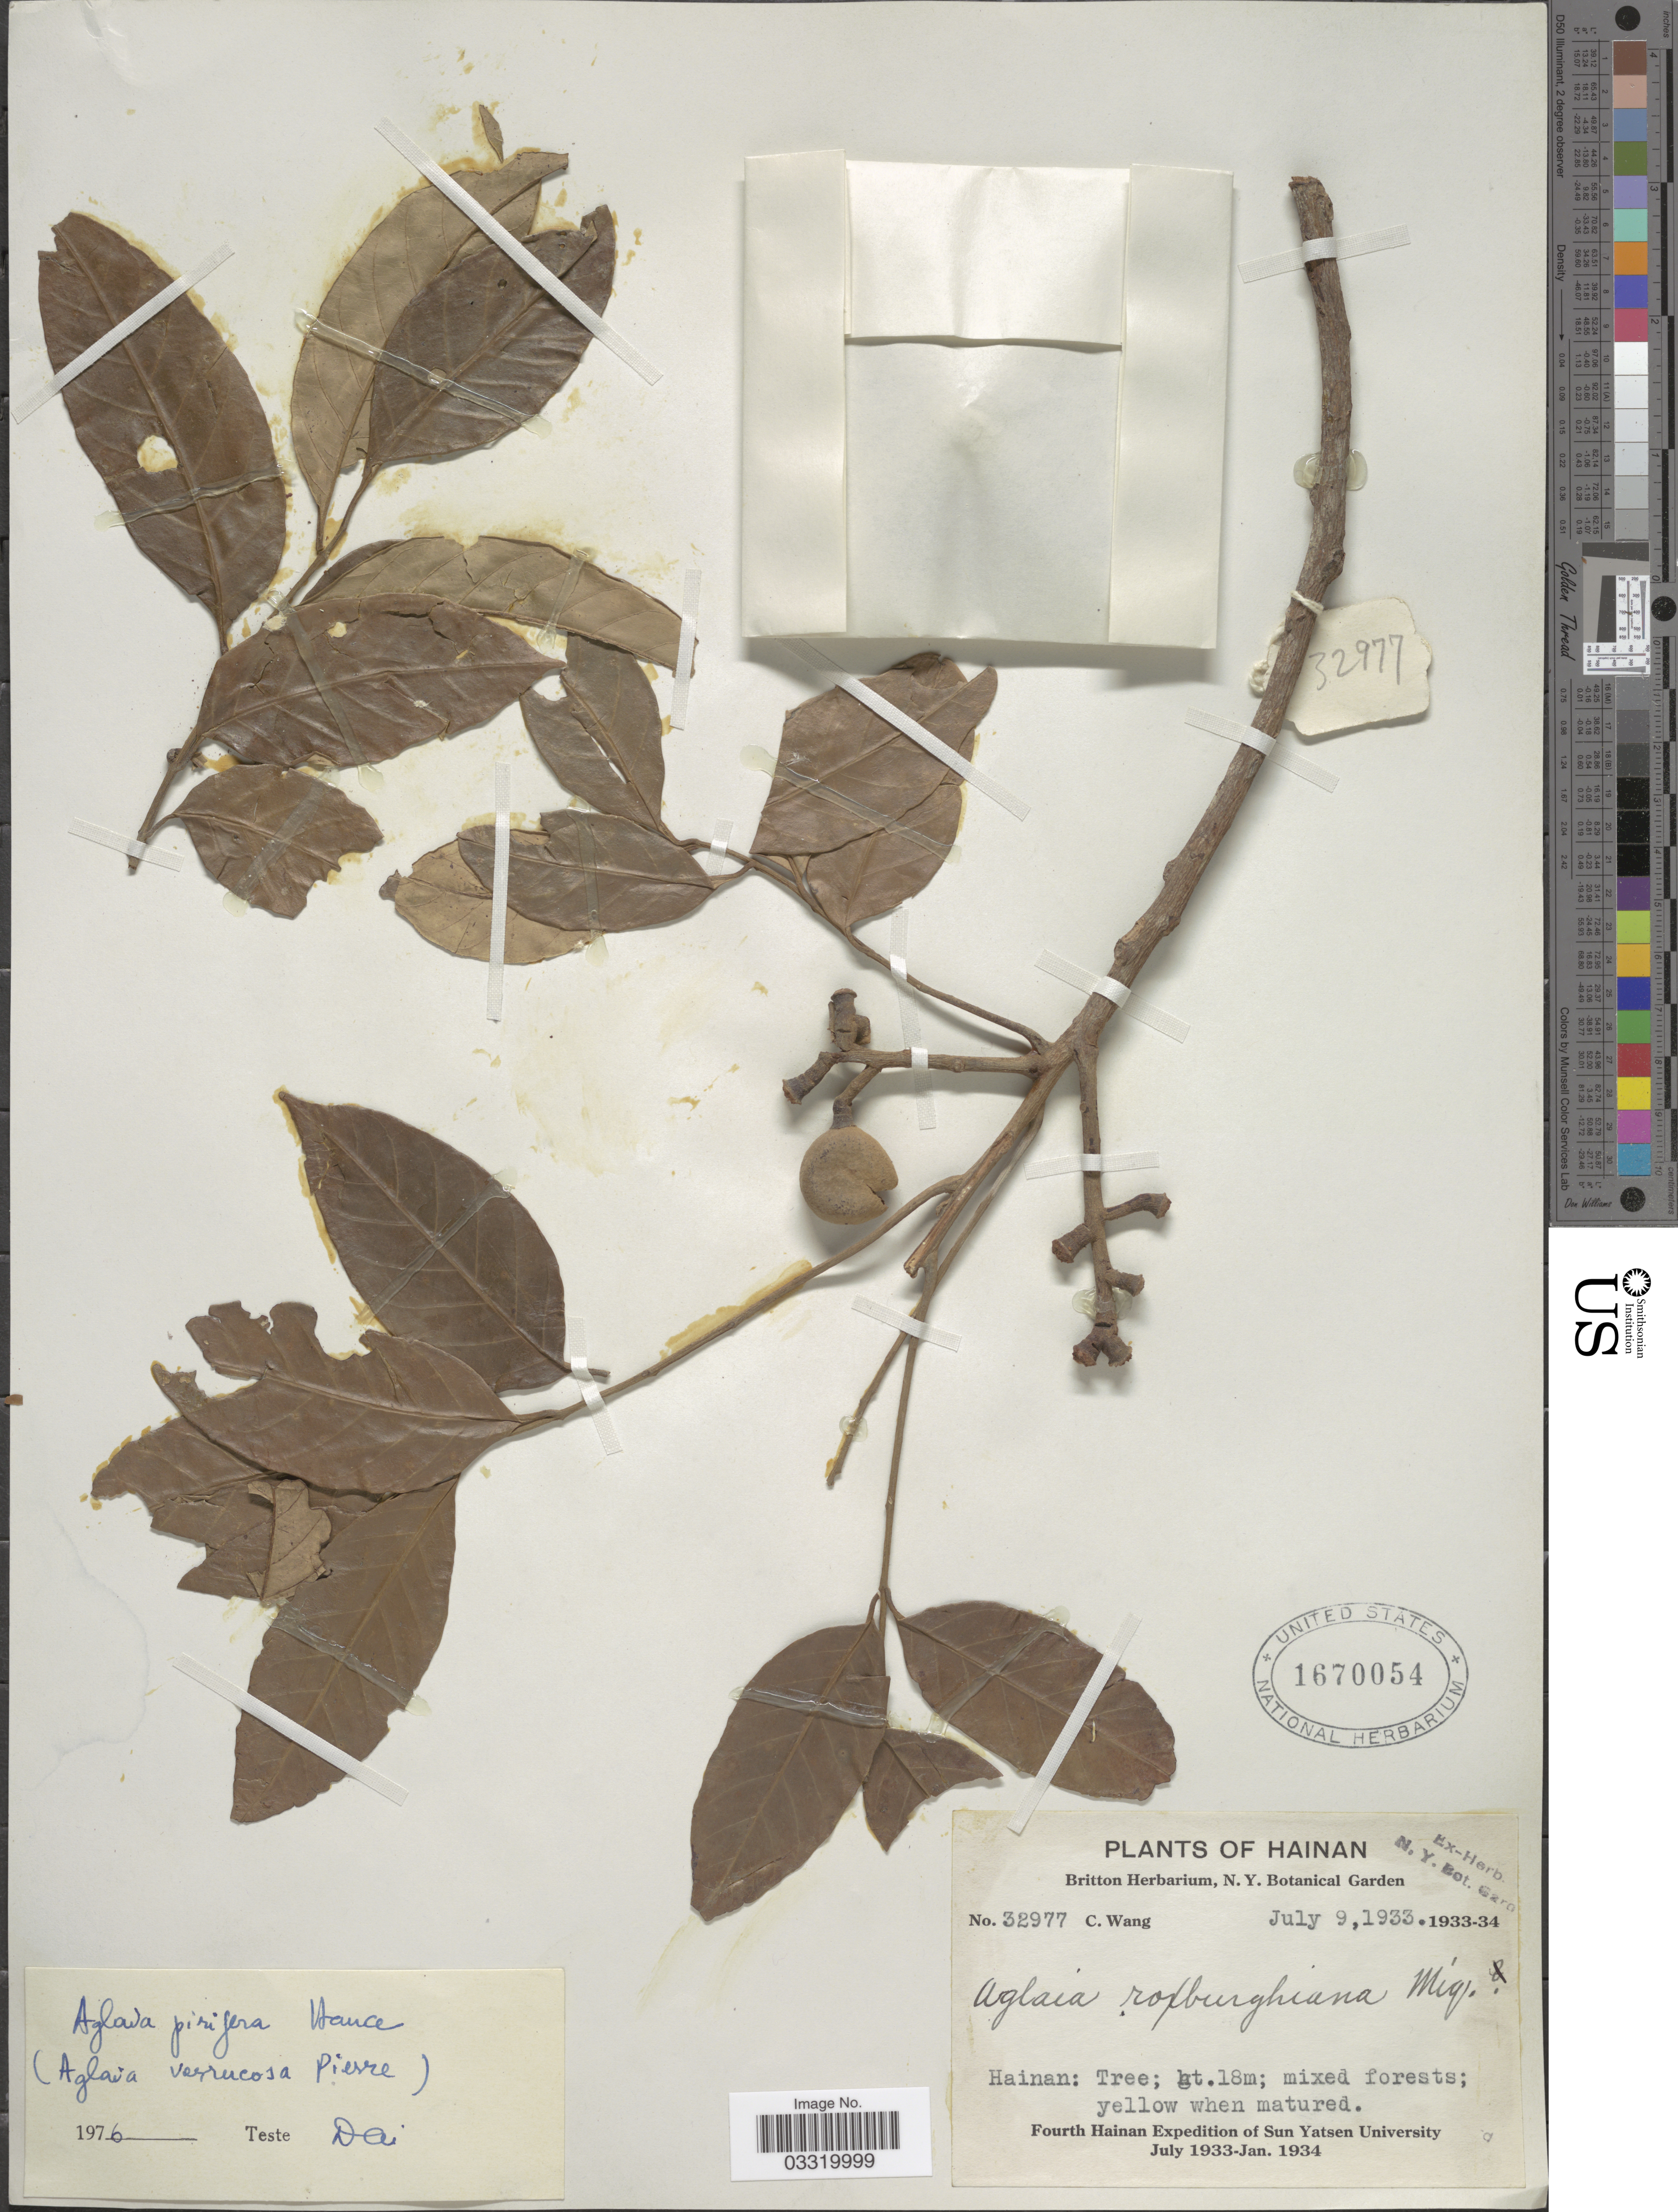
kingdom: Plantae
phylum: Tracheophyta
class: Magnoliopsida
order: Sapindales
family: Meliaceae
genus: Aglaia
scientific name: Aglaia edulis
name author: (Roxb.) Wall.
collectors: C. Wang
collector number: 32977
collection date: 1933-07-09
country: China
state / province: Hainan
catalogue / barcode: US 1670054